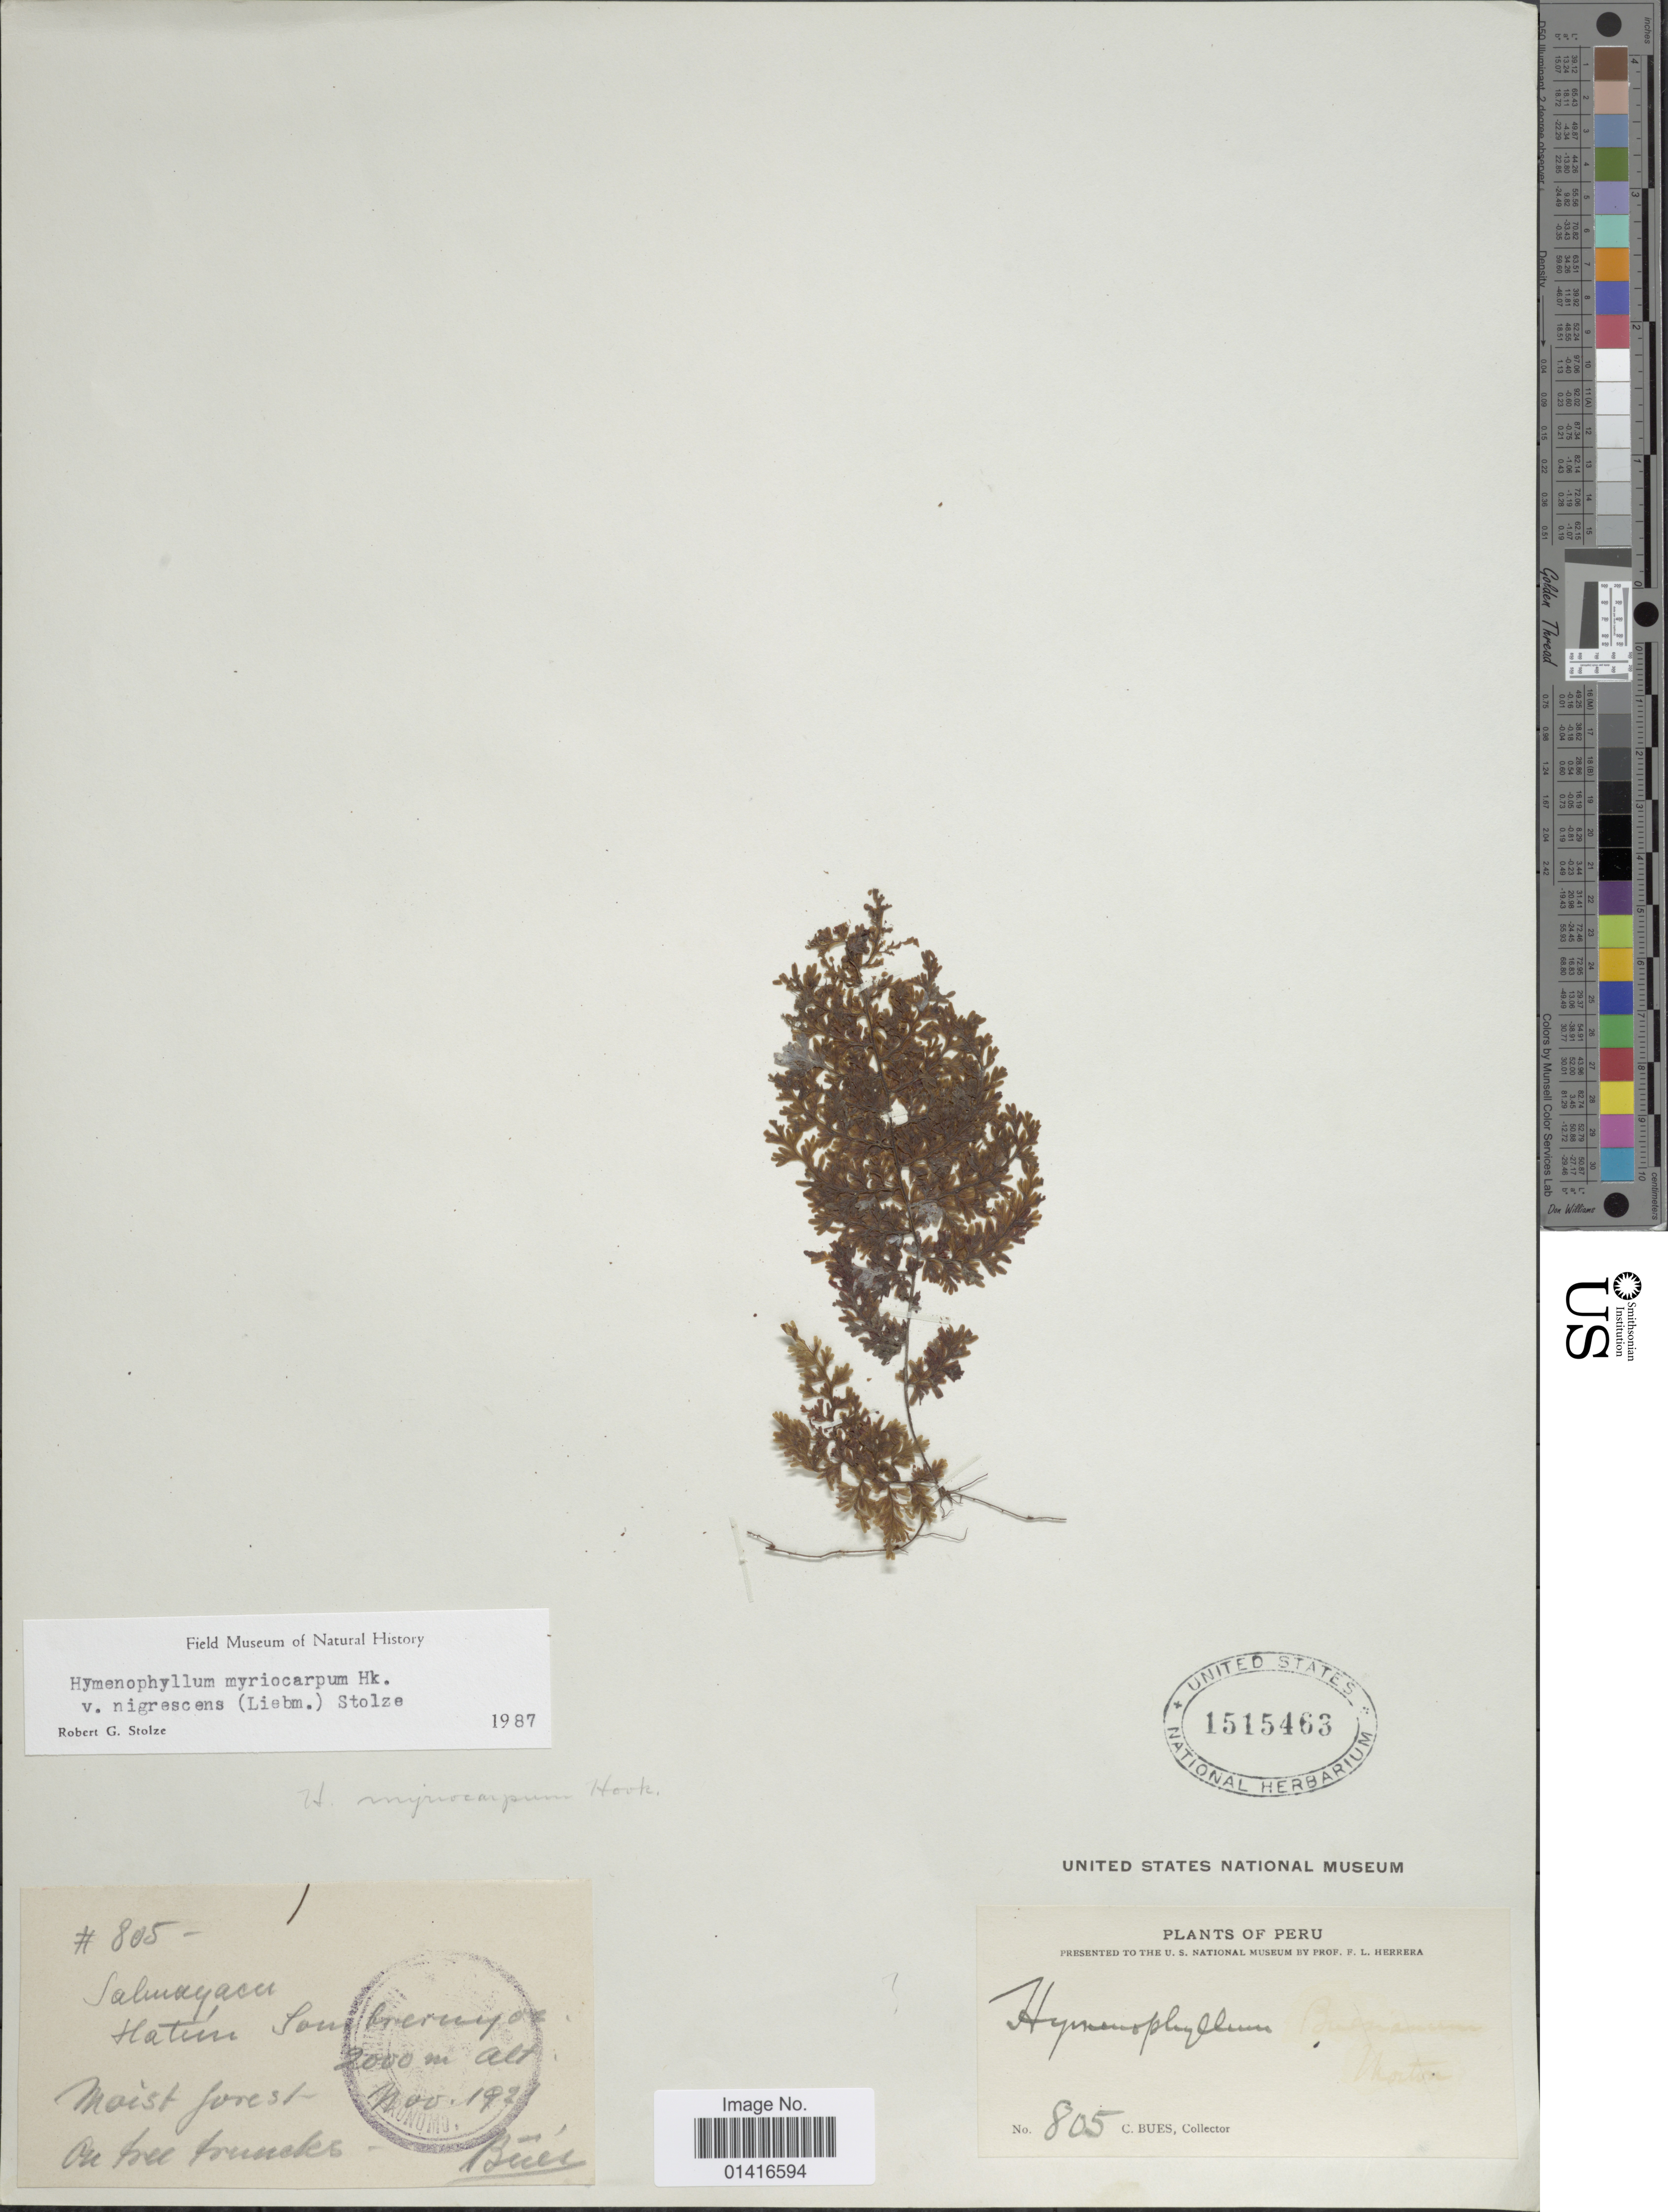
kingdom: Plantae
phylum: Tracheophyta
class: Polypodiopsida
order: Hymenophyllales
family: Hymenophyllaceae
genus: Hymenophyllum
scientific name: Hymenophyllum myriocarpum var. myriocarpum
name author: Hook.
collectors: C. Bues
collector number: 805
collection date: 1927-11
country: Peru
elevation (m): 2000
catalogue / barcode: US 1515463